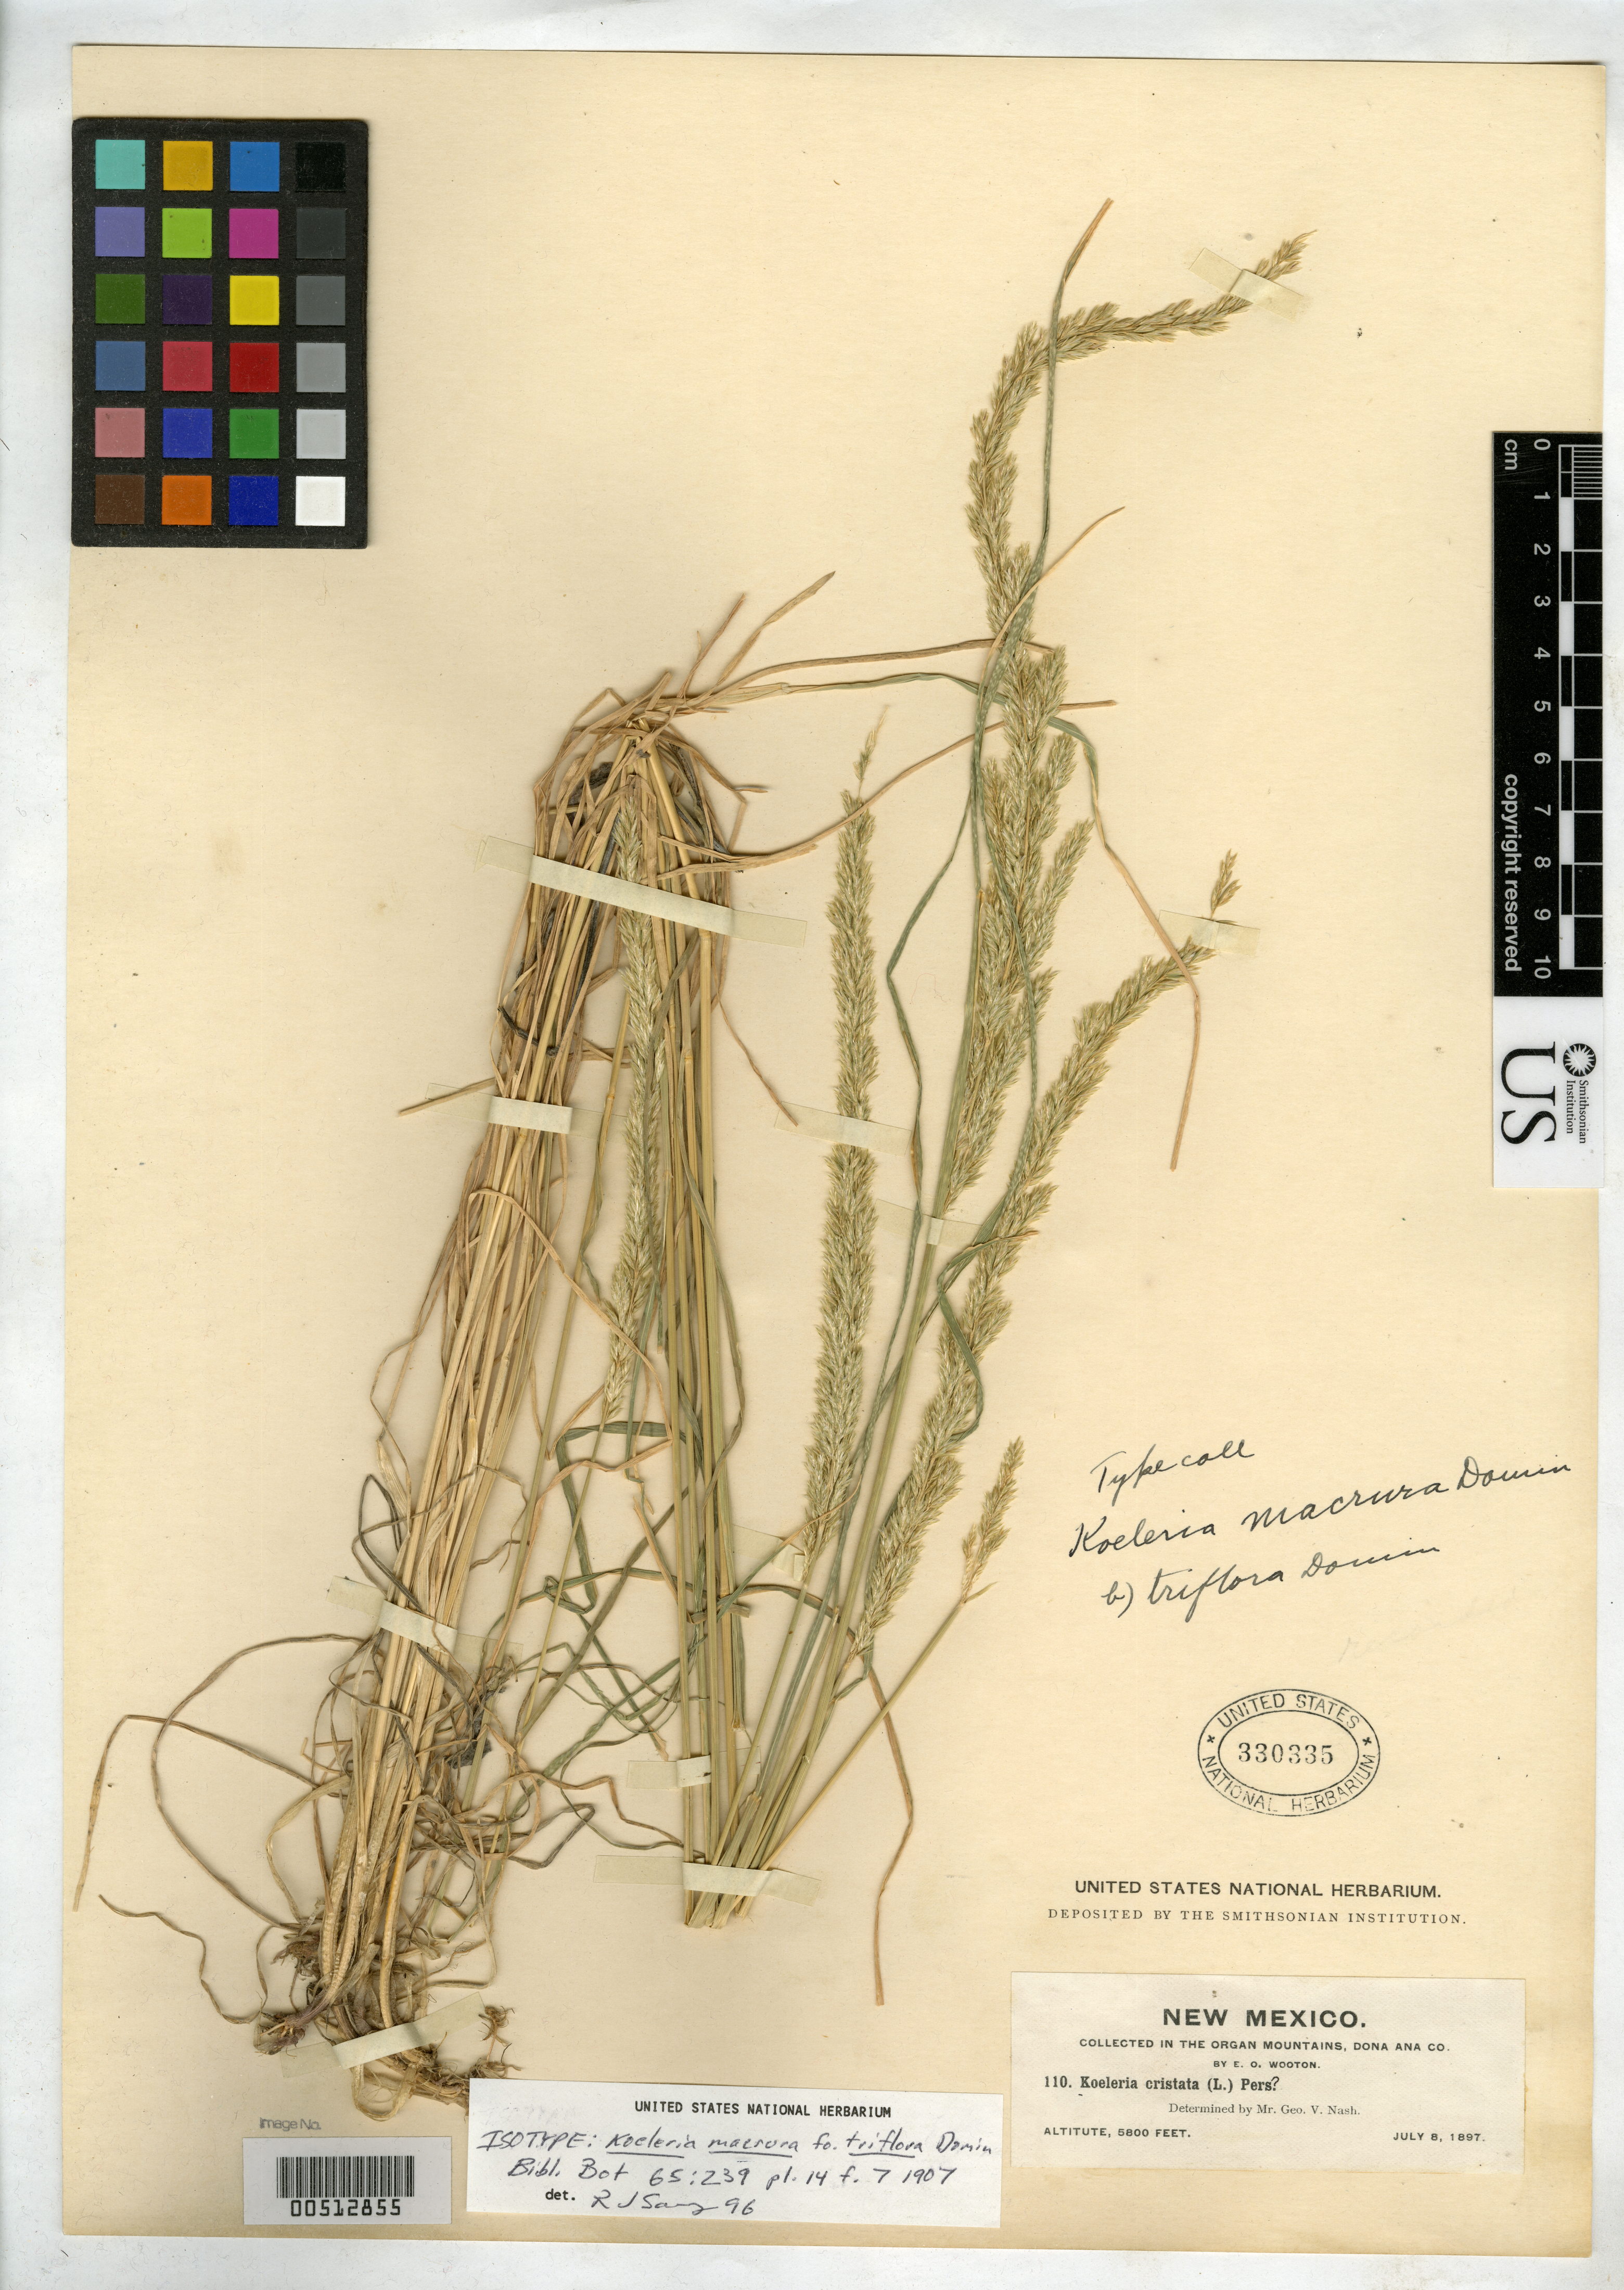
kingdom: Plantae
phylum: Tracheophyta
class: Liliopsida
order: Poales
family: Poaceae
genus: Koeleria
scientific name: Koeleria gracilis f. triflora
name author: Domin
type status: Possible Isotype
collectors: E. O. Wooton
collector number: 110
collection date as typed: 08 Jul 1897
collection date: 1897-07-08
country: United States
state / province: New Mexico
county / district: Dona Ana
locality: Organ Mountains.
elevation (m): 1768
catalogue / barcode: US 330335